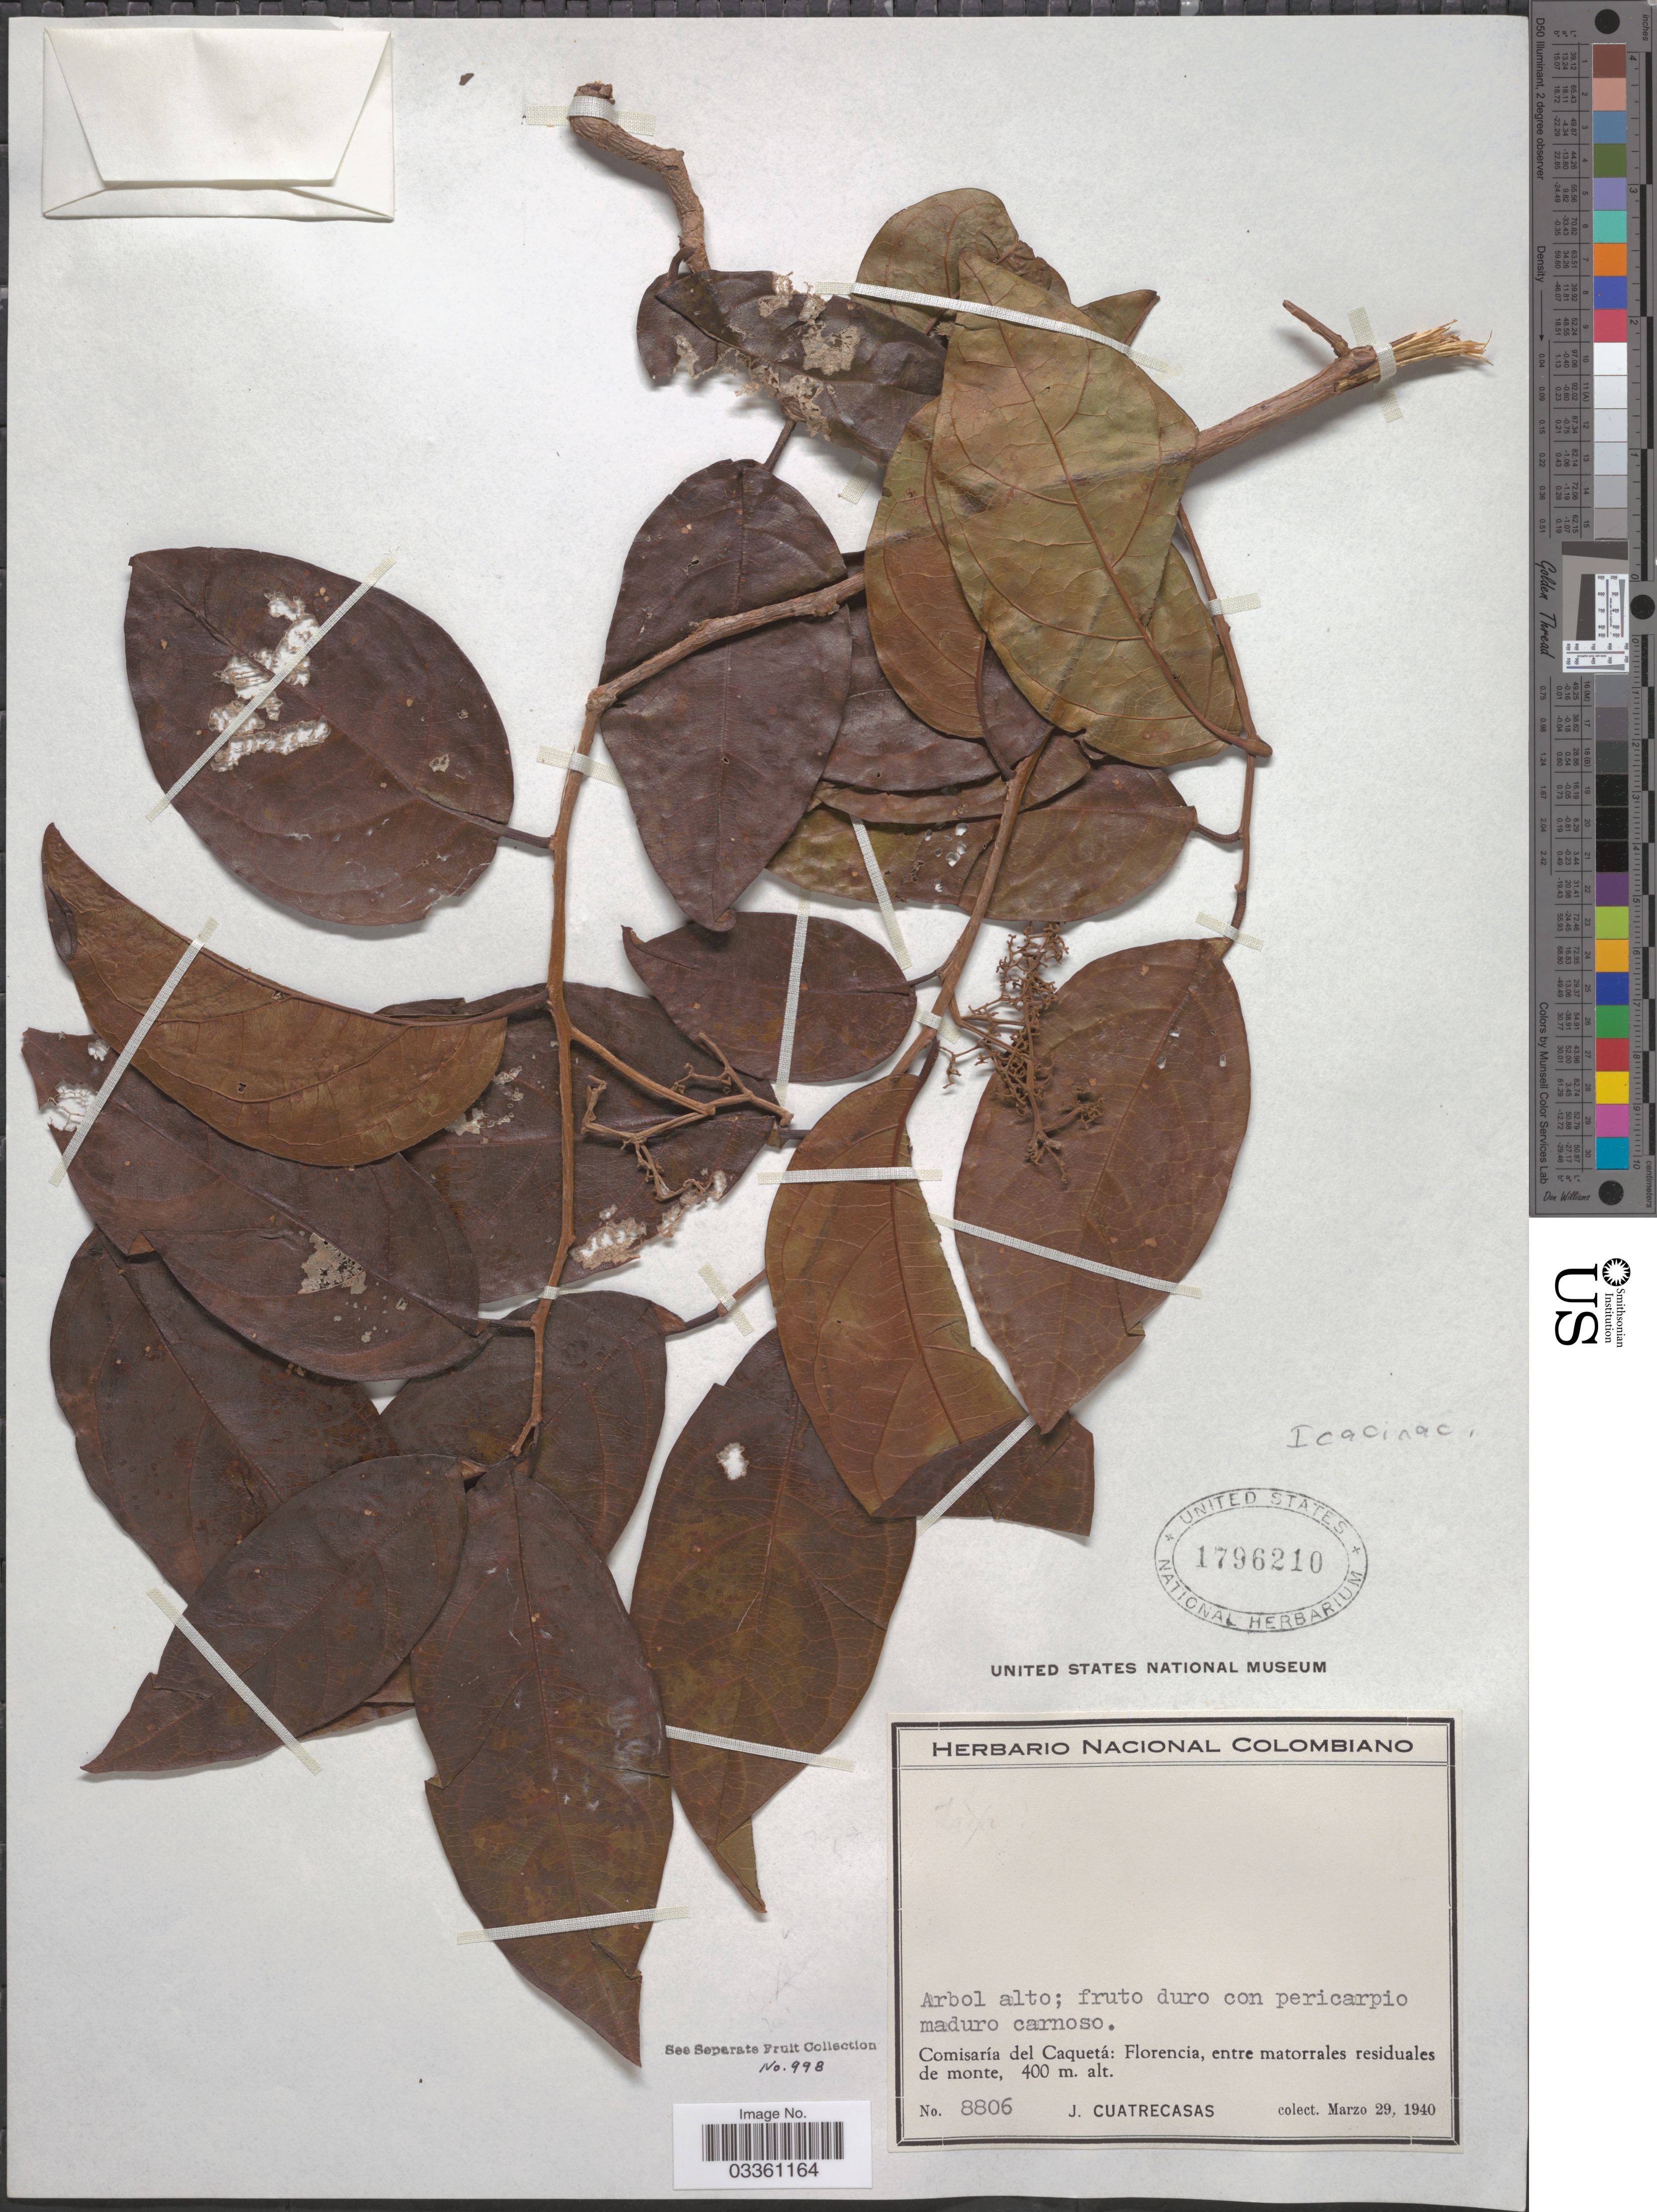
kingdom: Plantae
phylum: Tracheophyta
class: Magnoliopsida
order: Icacinales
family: Icacinaceae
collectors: J. Cuatrecasas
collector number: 8806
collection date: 1940-03-29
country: Colombia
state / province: Caquetá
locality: Comisaría del Caquetá: Florencia, entre matorrales residuales de monte.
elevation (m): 400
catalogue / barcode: US 1796210